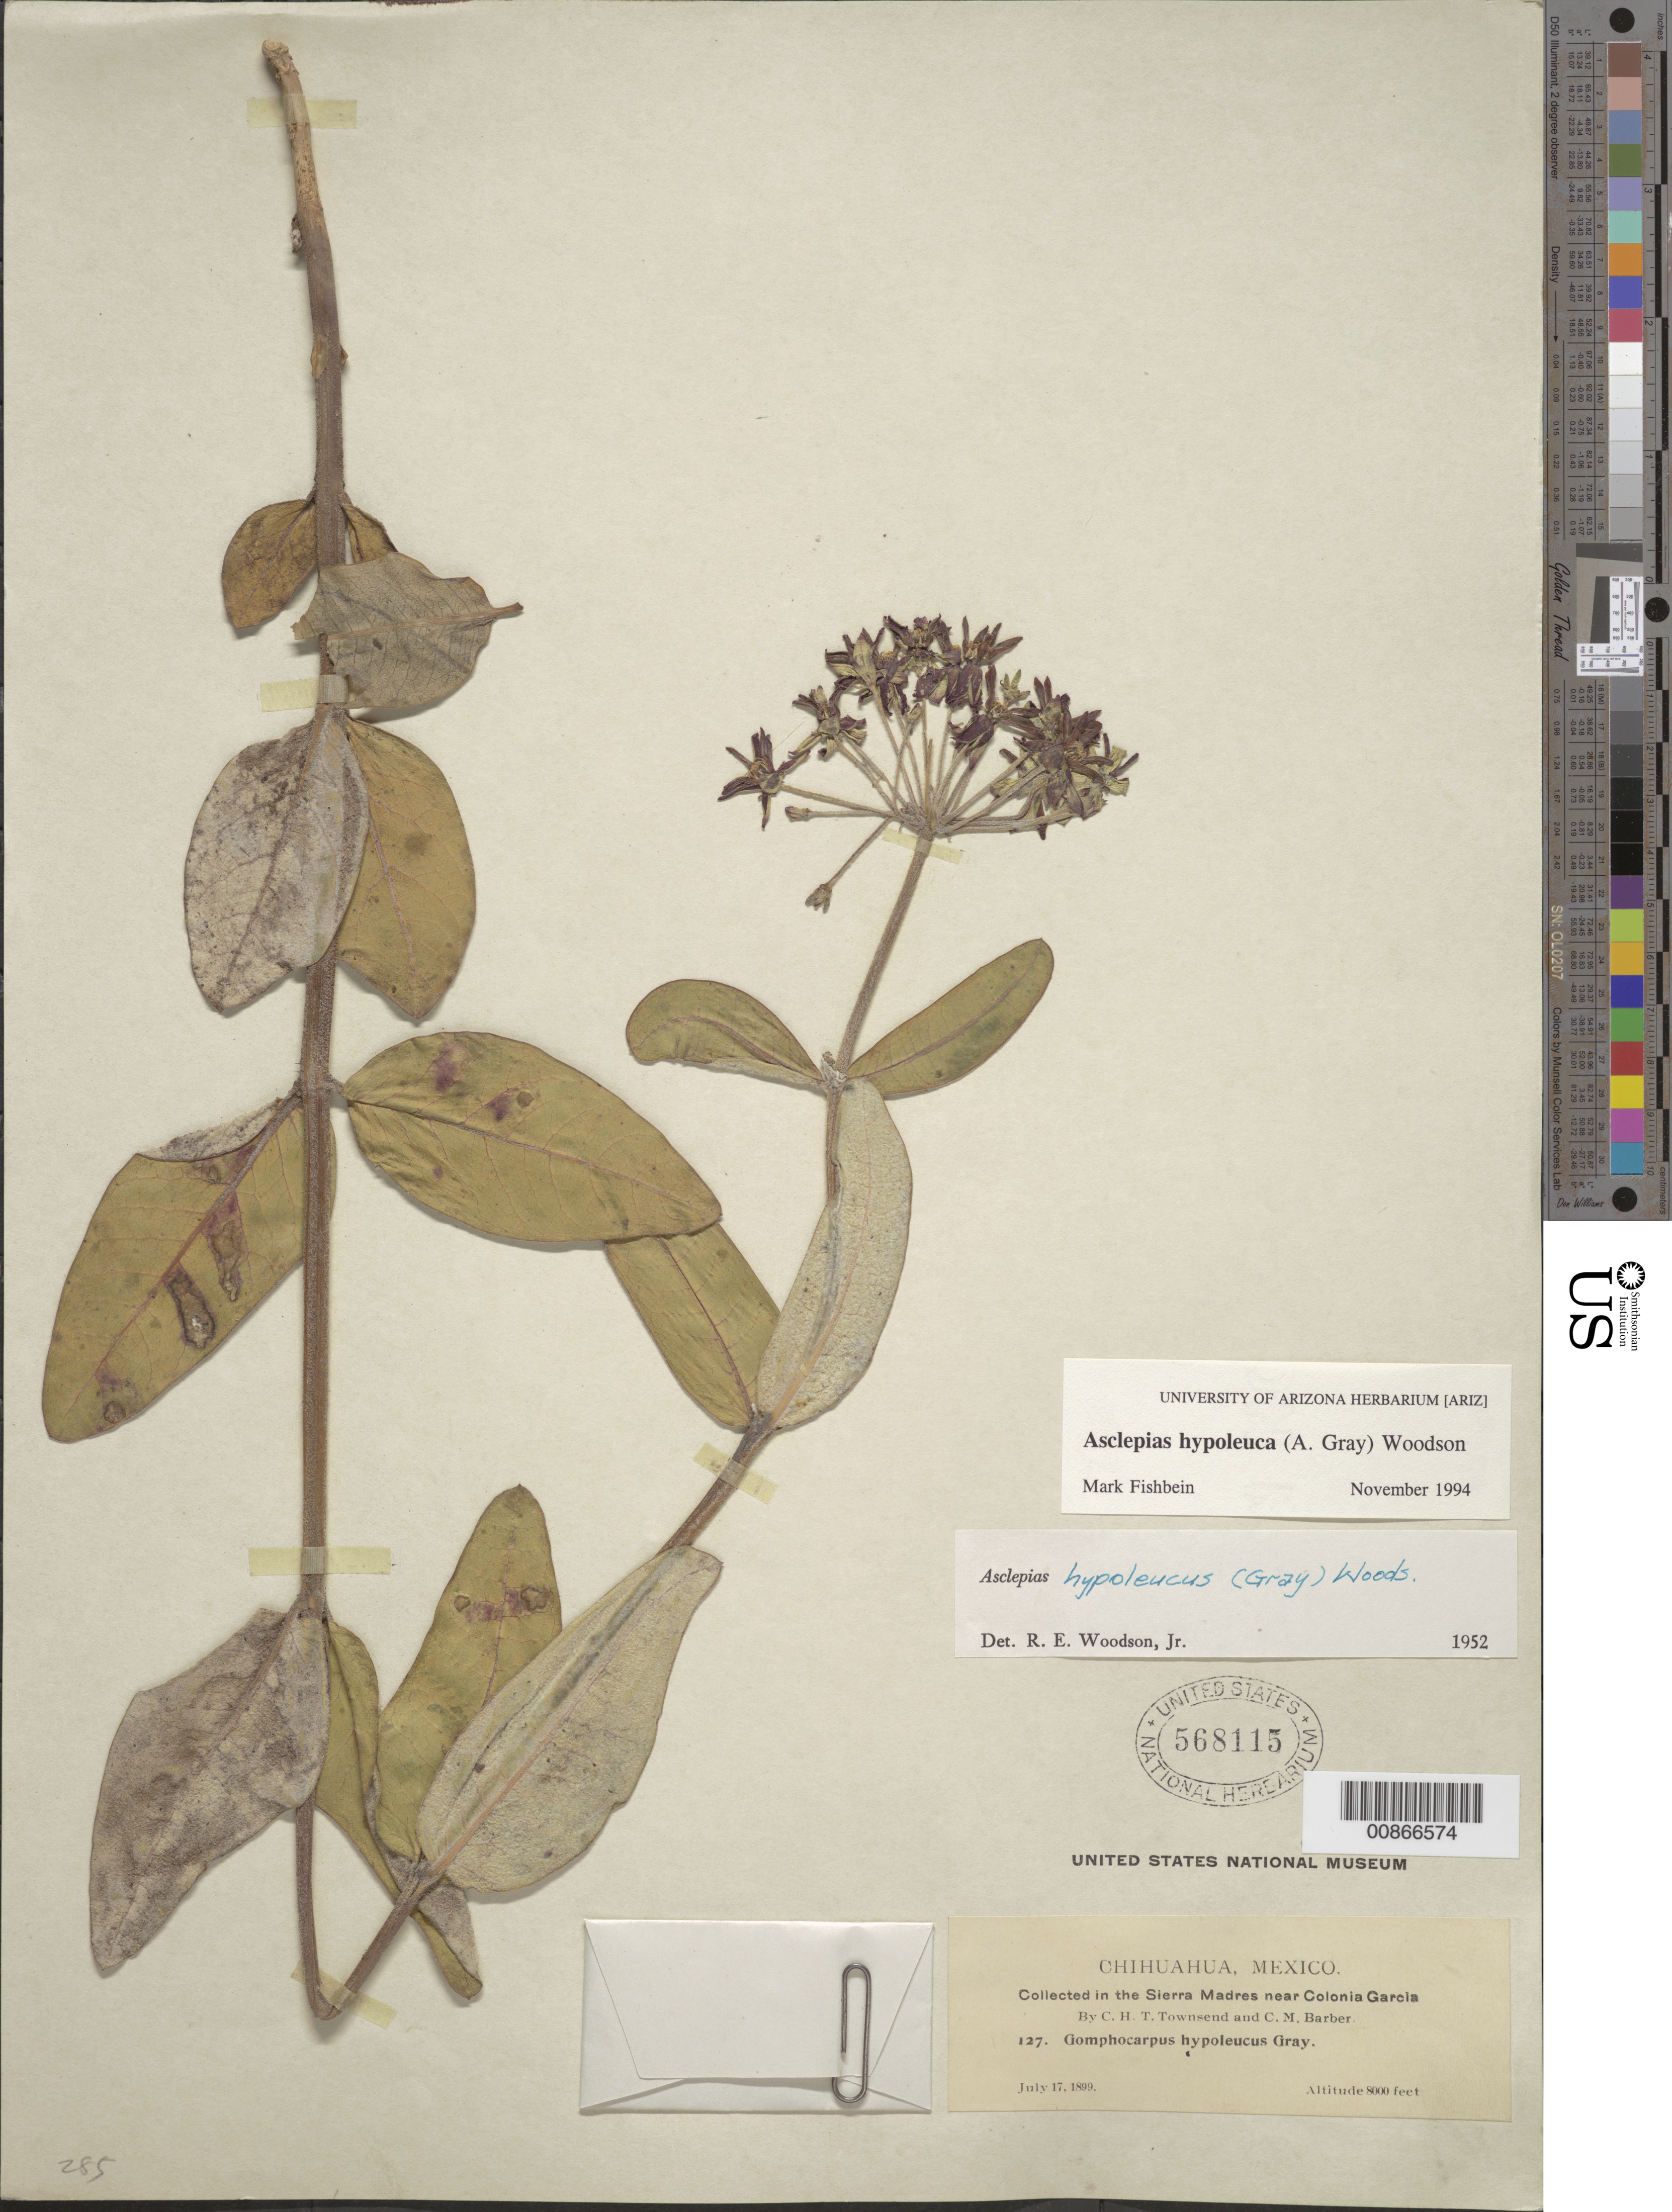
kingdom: Plantae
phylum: Tracheophyta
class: Magnoliopsida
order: Gentianales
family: Apocynaceae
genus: Asclepias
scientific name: Asclepias hypoleuca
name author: (A. Gray) Woodson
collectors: C. H. T. Townsend & C. Barber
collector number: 127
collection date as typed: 17 Jul 1899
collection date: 1899-07-17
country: Mexico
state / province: Chihuahua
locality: Sierra Madre, near Colonia García, Chihuahua.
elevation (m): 2438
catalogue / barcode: US 568115